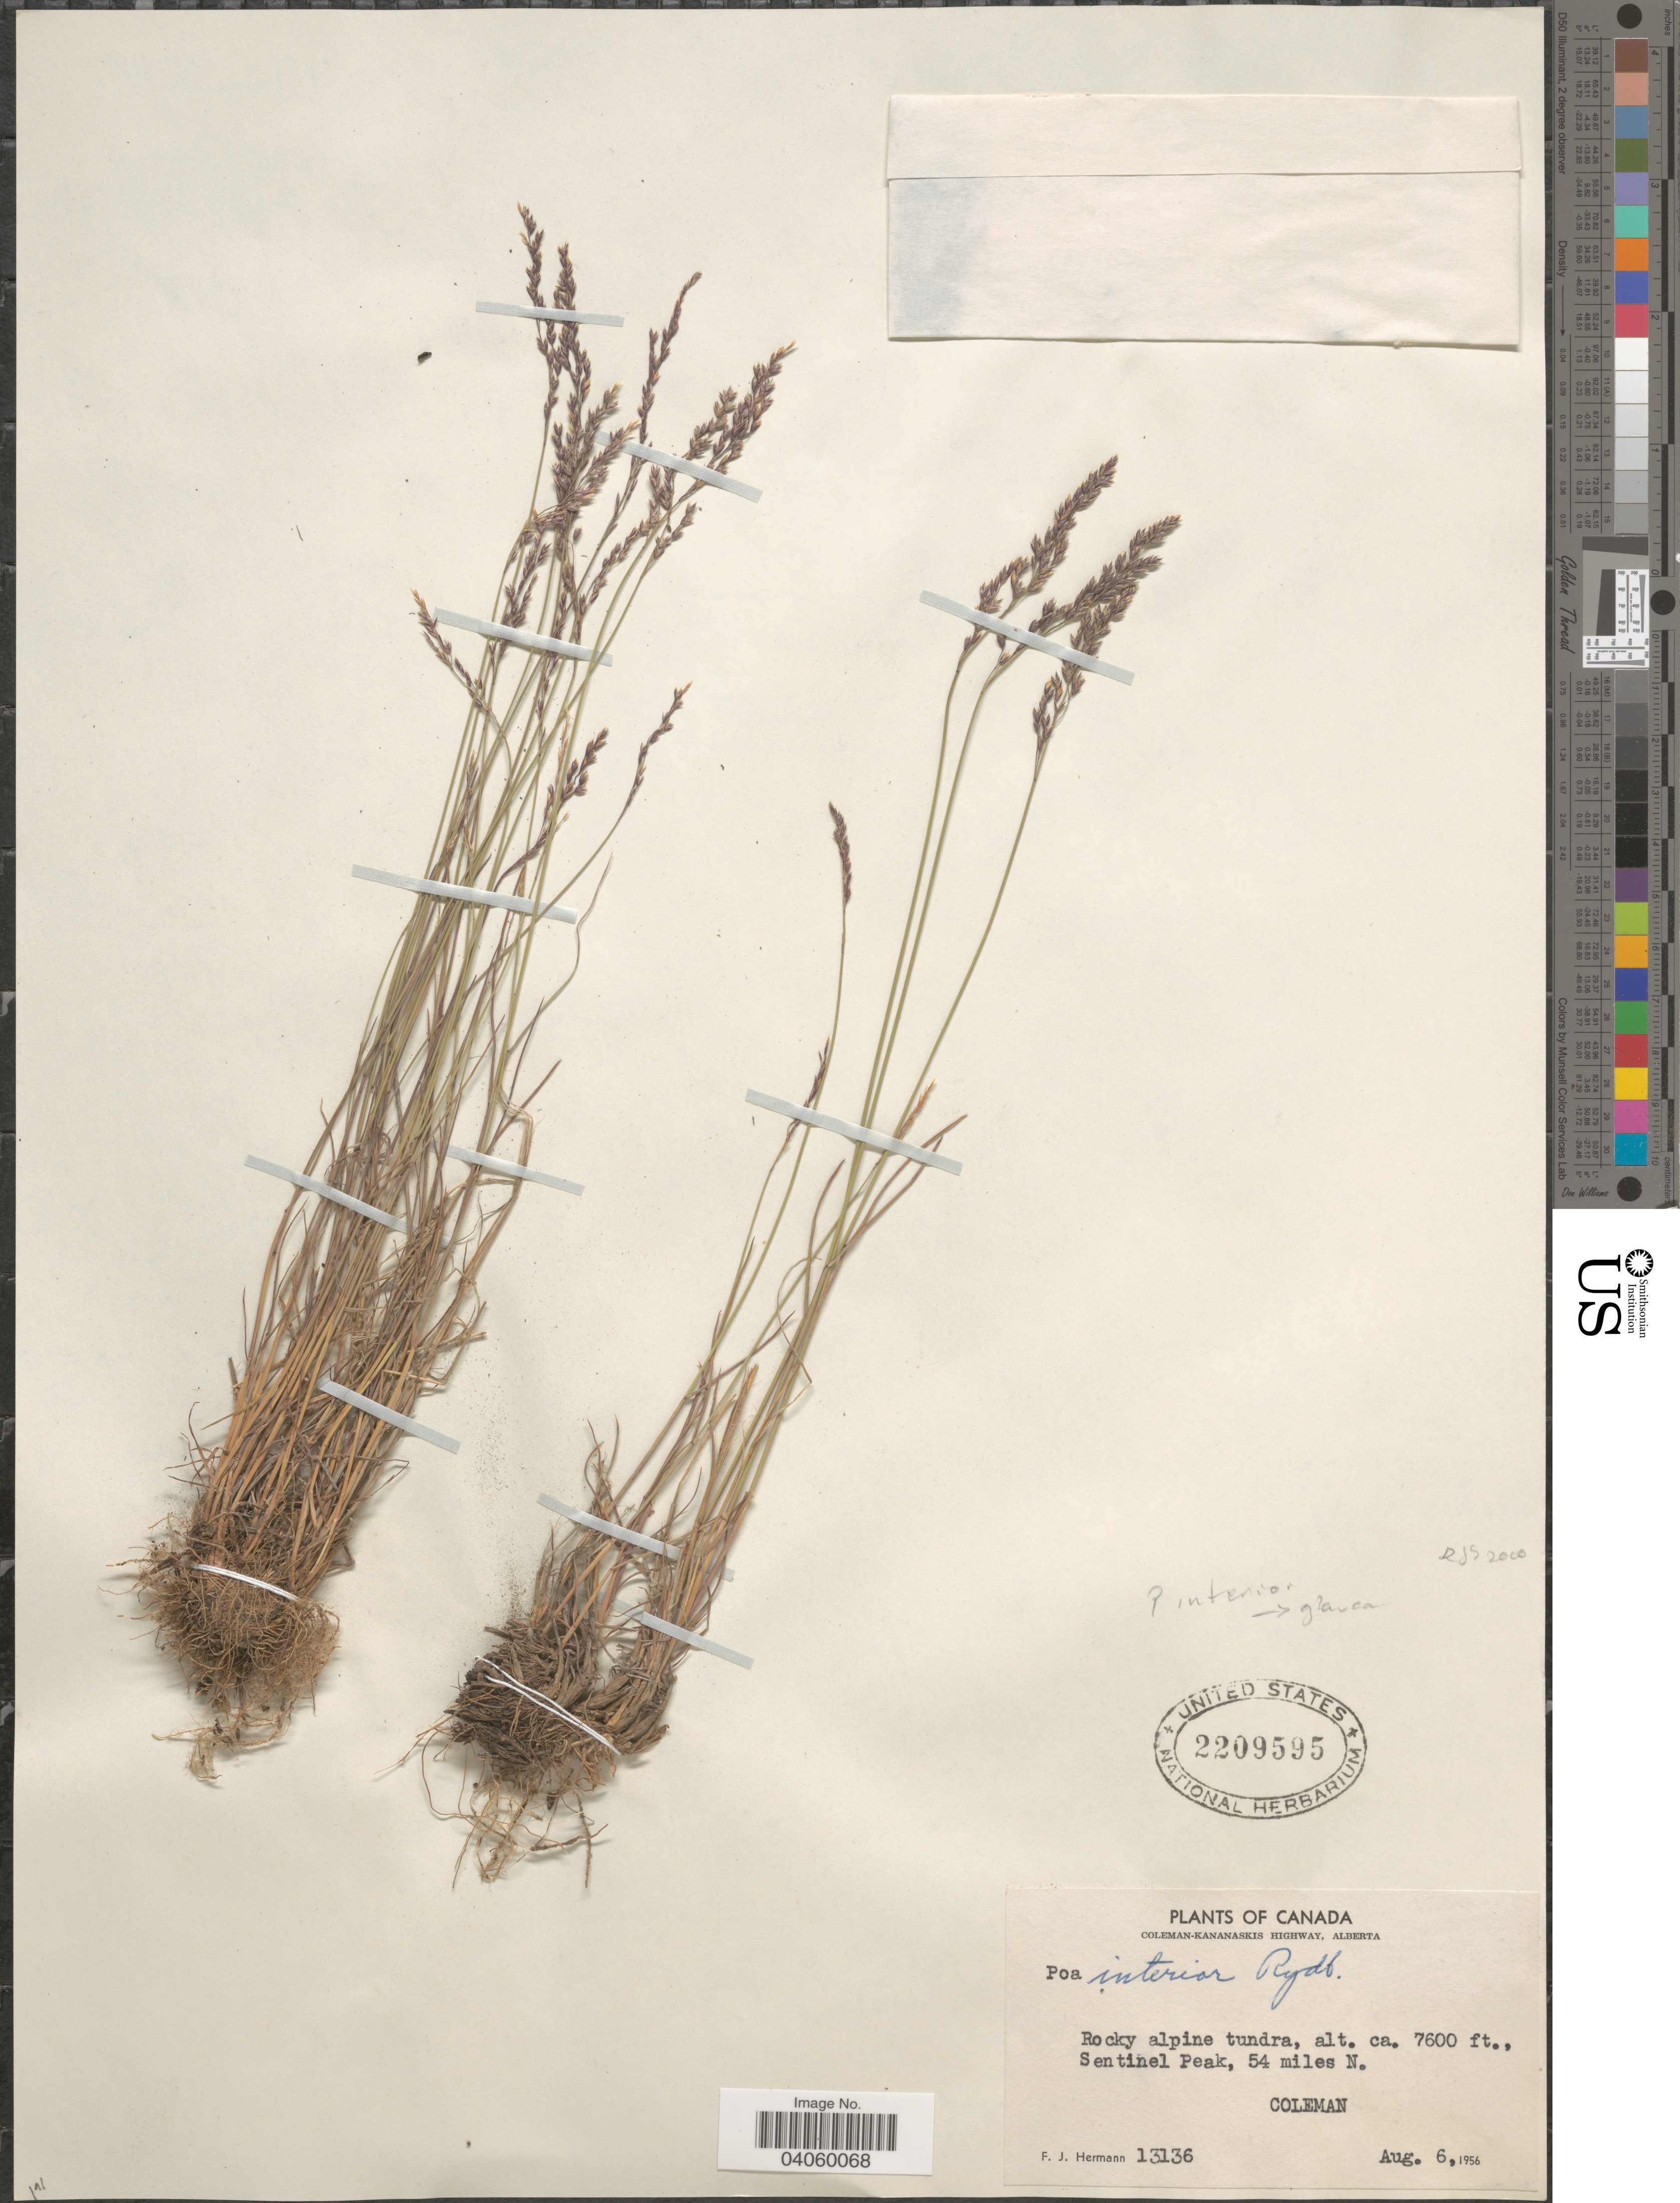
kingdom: Plantae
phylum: Tracheophyta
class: Liliopsida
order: Poales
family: Poaceae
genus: Poa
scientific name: Poa interior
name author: Rydb.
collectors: F. J. Hermann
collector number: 13136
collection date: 1956-08-06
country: Canada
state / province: Alberta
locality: Coleman-Kananaskis Highway. Sentinel Peak, 54 miles N. Coleman.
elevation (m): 2316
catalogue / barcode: US 2209595